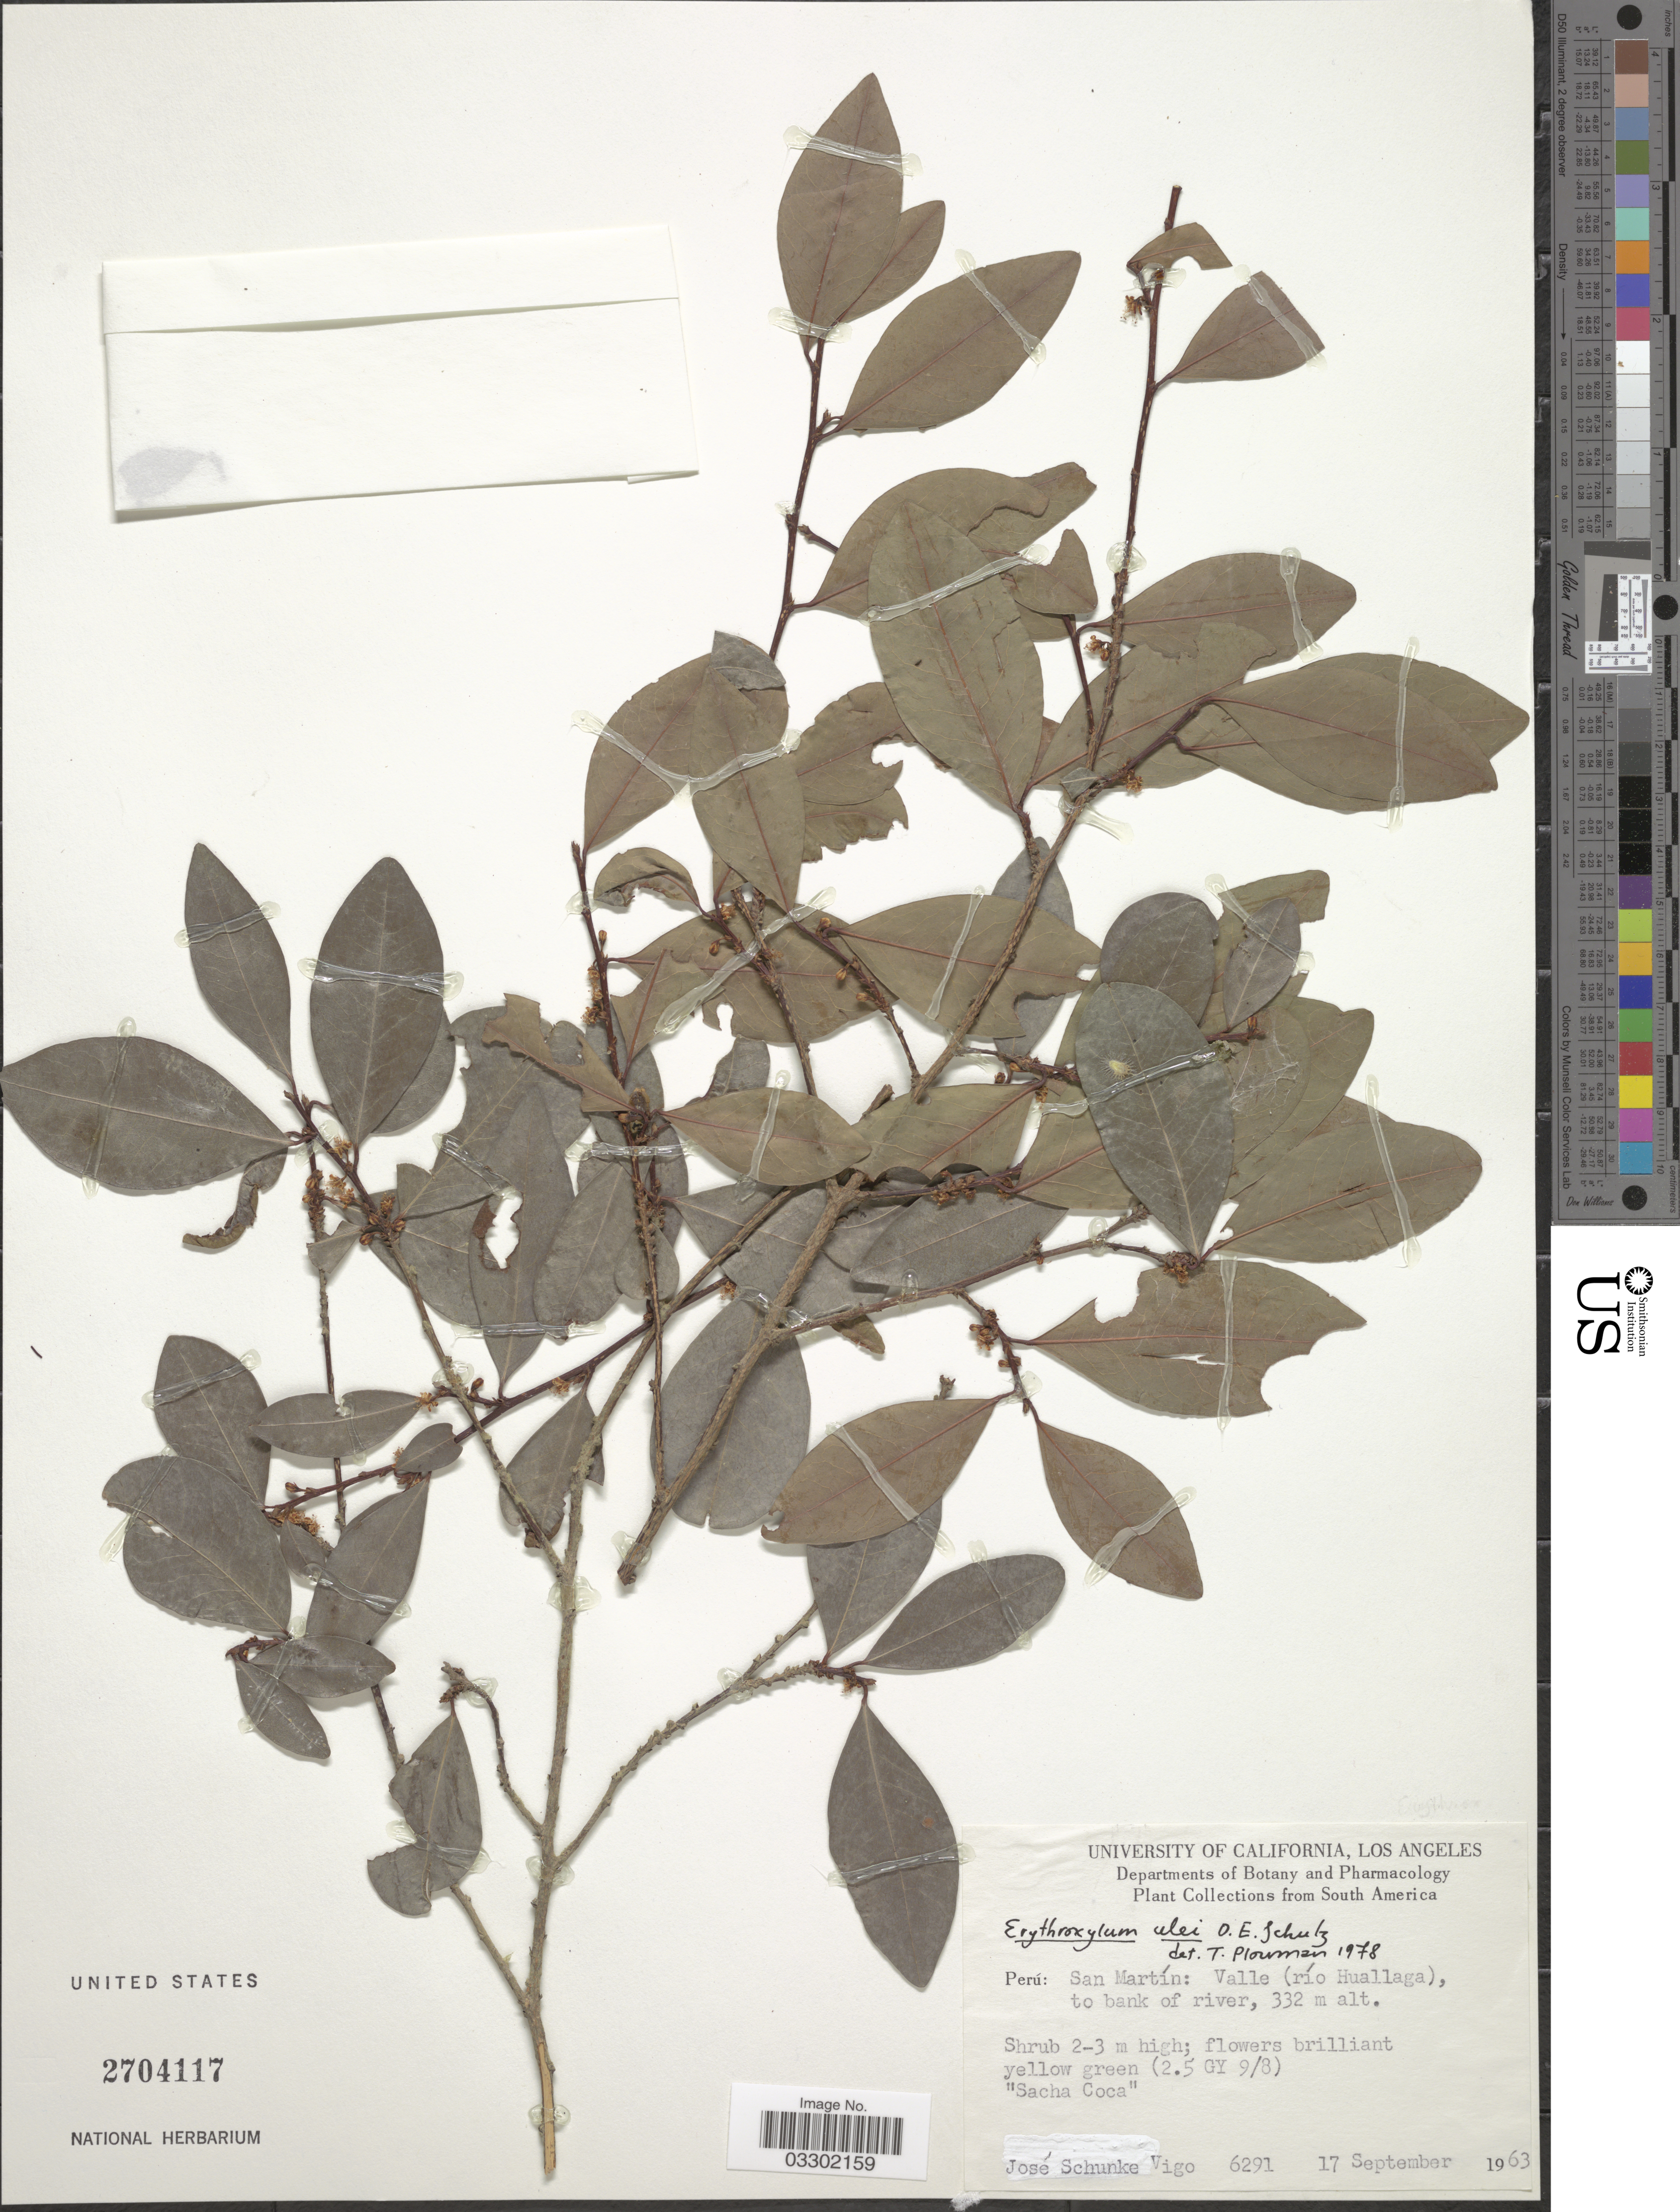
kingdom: Plantae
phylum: Tracheophyta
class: Magnoliopsida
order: Malpighiales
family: Erythroxylaceae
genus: Erythroxylum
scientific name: Erythroxylum ulei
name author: O.E. Schulz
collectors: J. Schunke Vigo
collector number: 6291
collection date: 1963-09-17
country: Peru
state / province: San Martín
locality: Valle (río Huallaga) to bank of river.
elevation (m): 332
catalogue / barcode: US 2704117